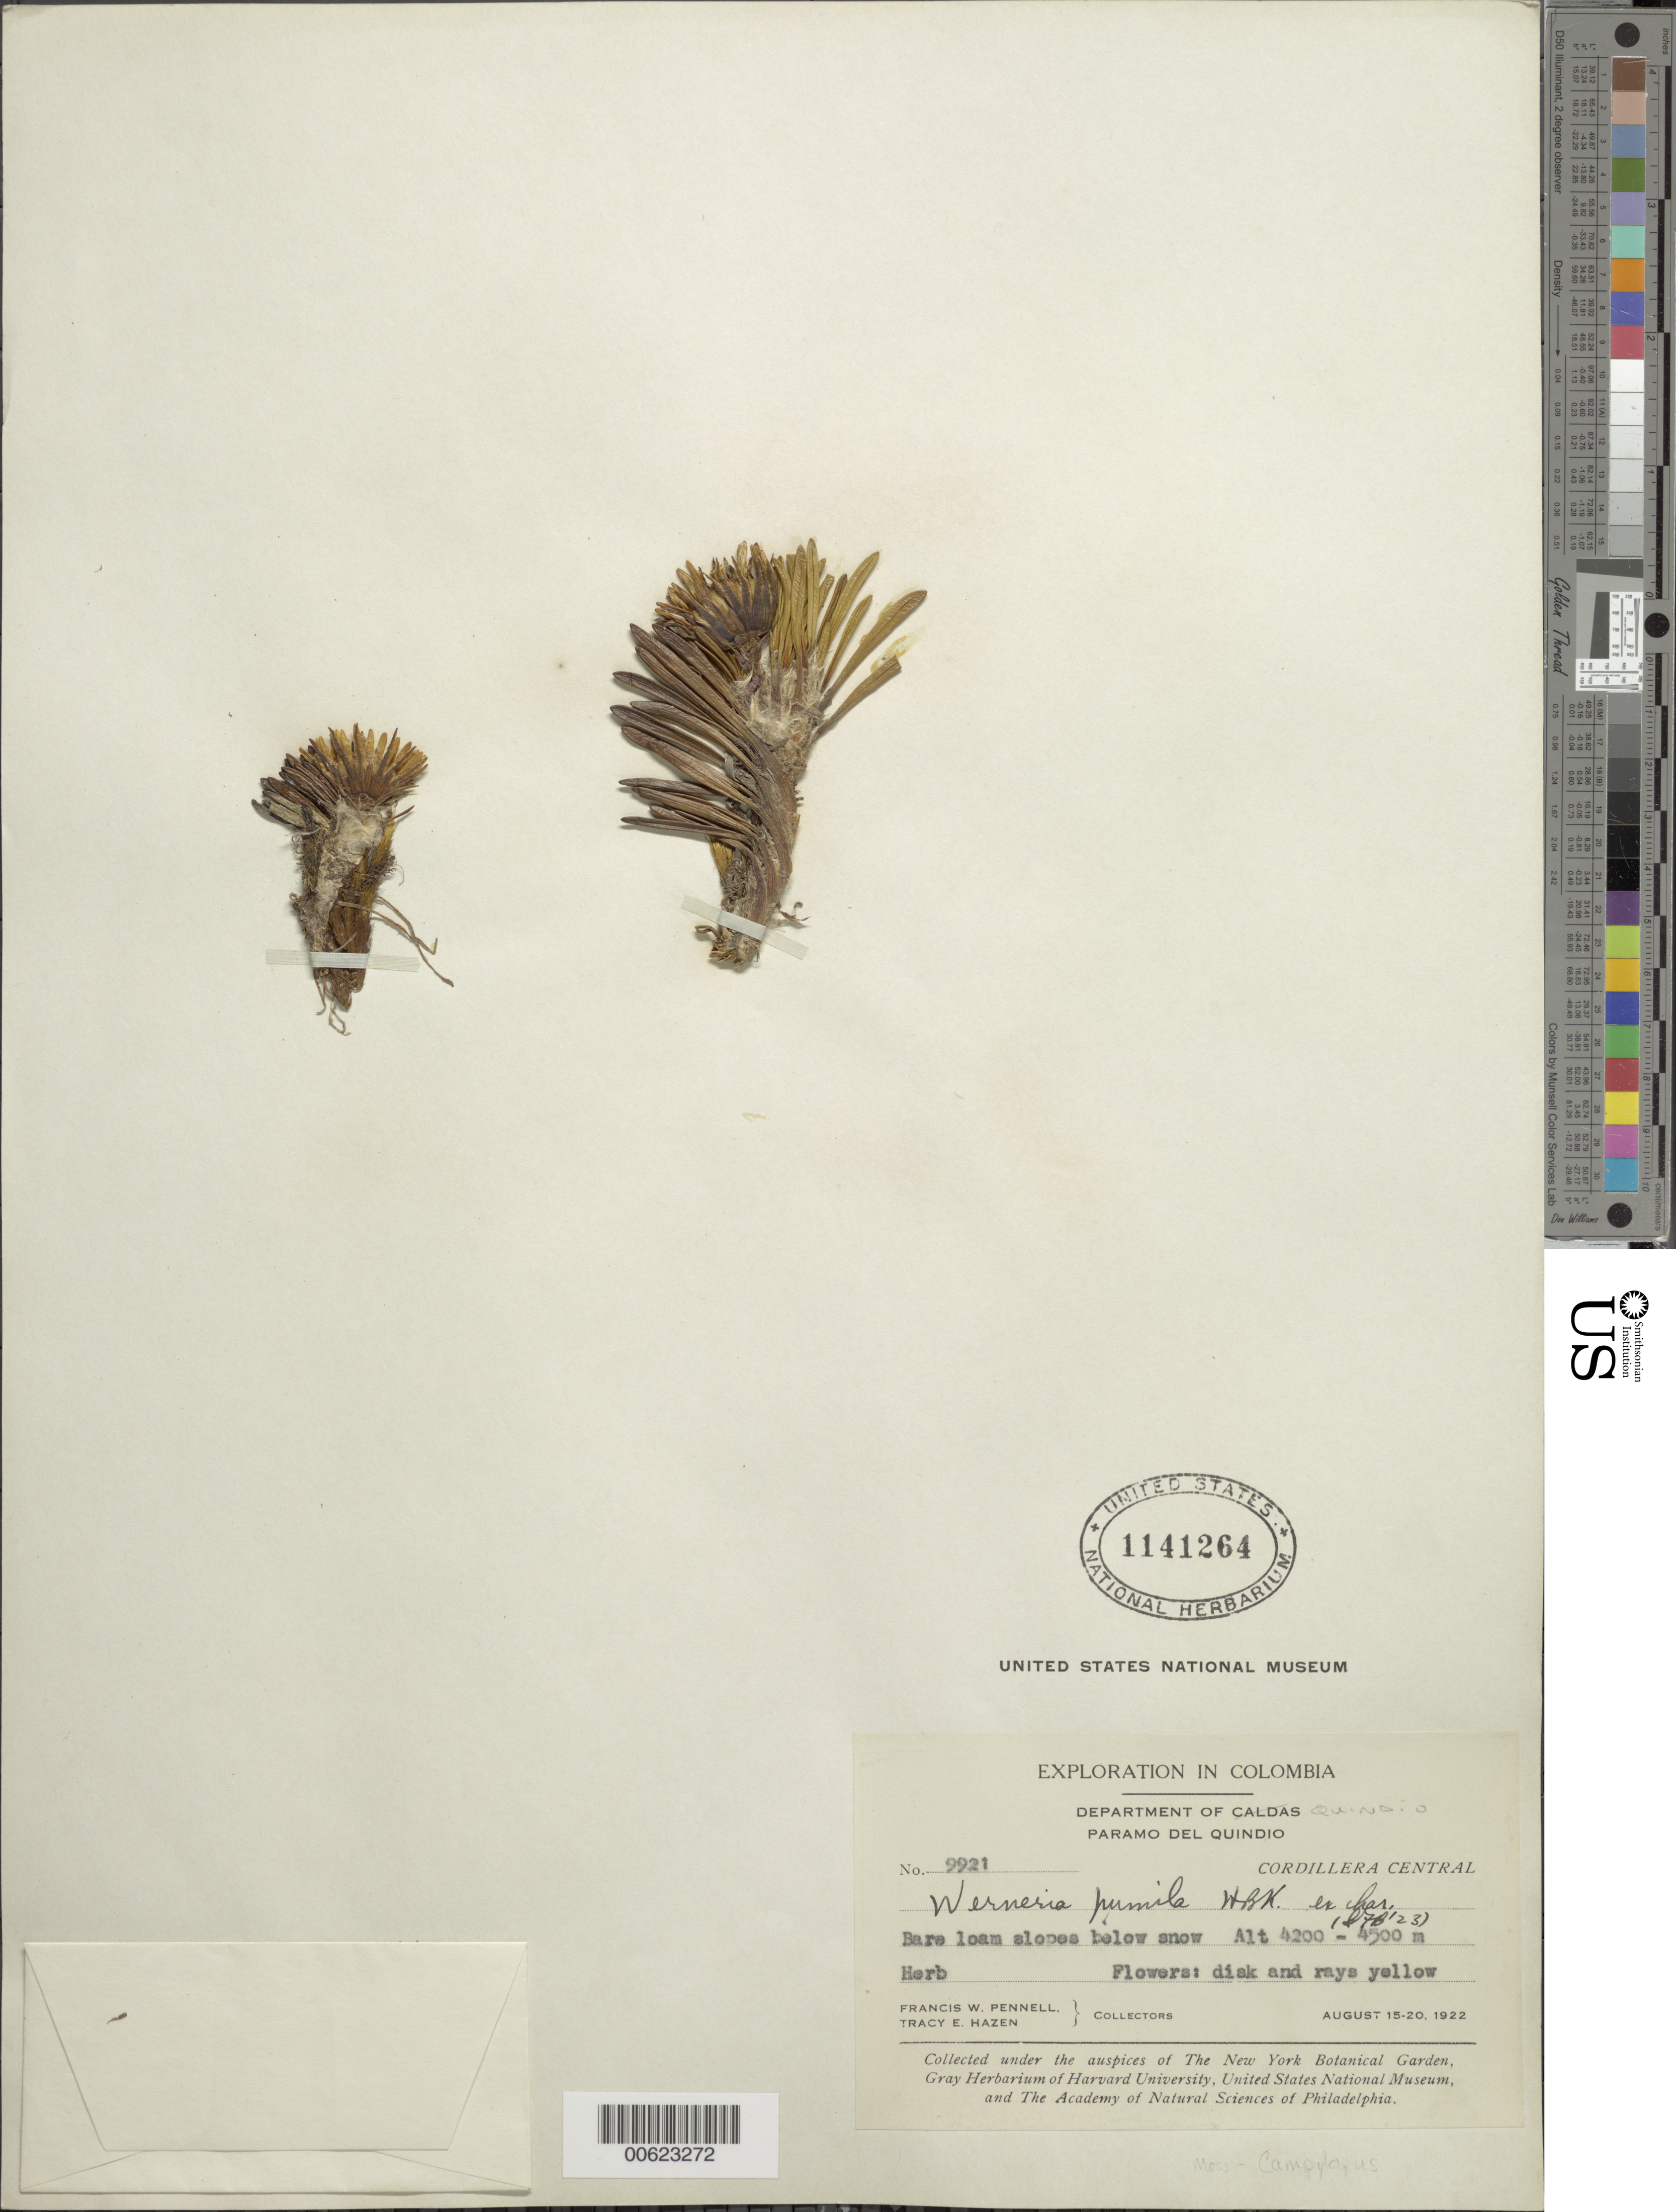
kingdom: Plantae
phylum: Tracheophyta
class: Magnoliopsida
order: Asterales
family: Asteraceae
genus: Werneria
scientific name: Werneria pumila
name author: Kunth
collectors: F. W. Pennell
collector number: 9921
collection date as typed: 15-Aug-22 to 20-Aug-22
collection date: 1922-08-15/1922-08-20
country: Colombia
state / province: Risaralda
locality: Páramo del Quindio (div1 formerly Caldas)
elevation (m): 4200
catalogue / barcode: US 1141264